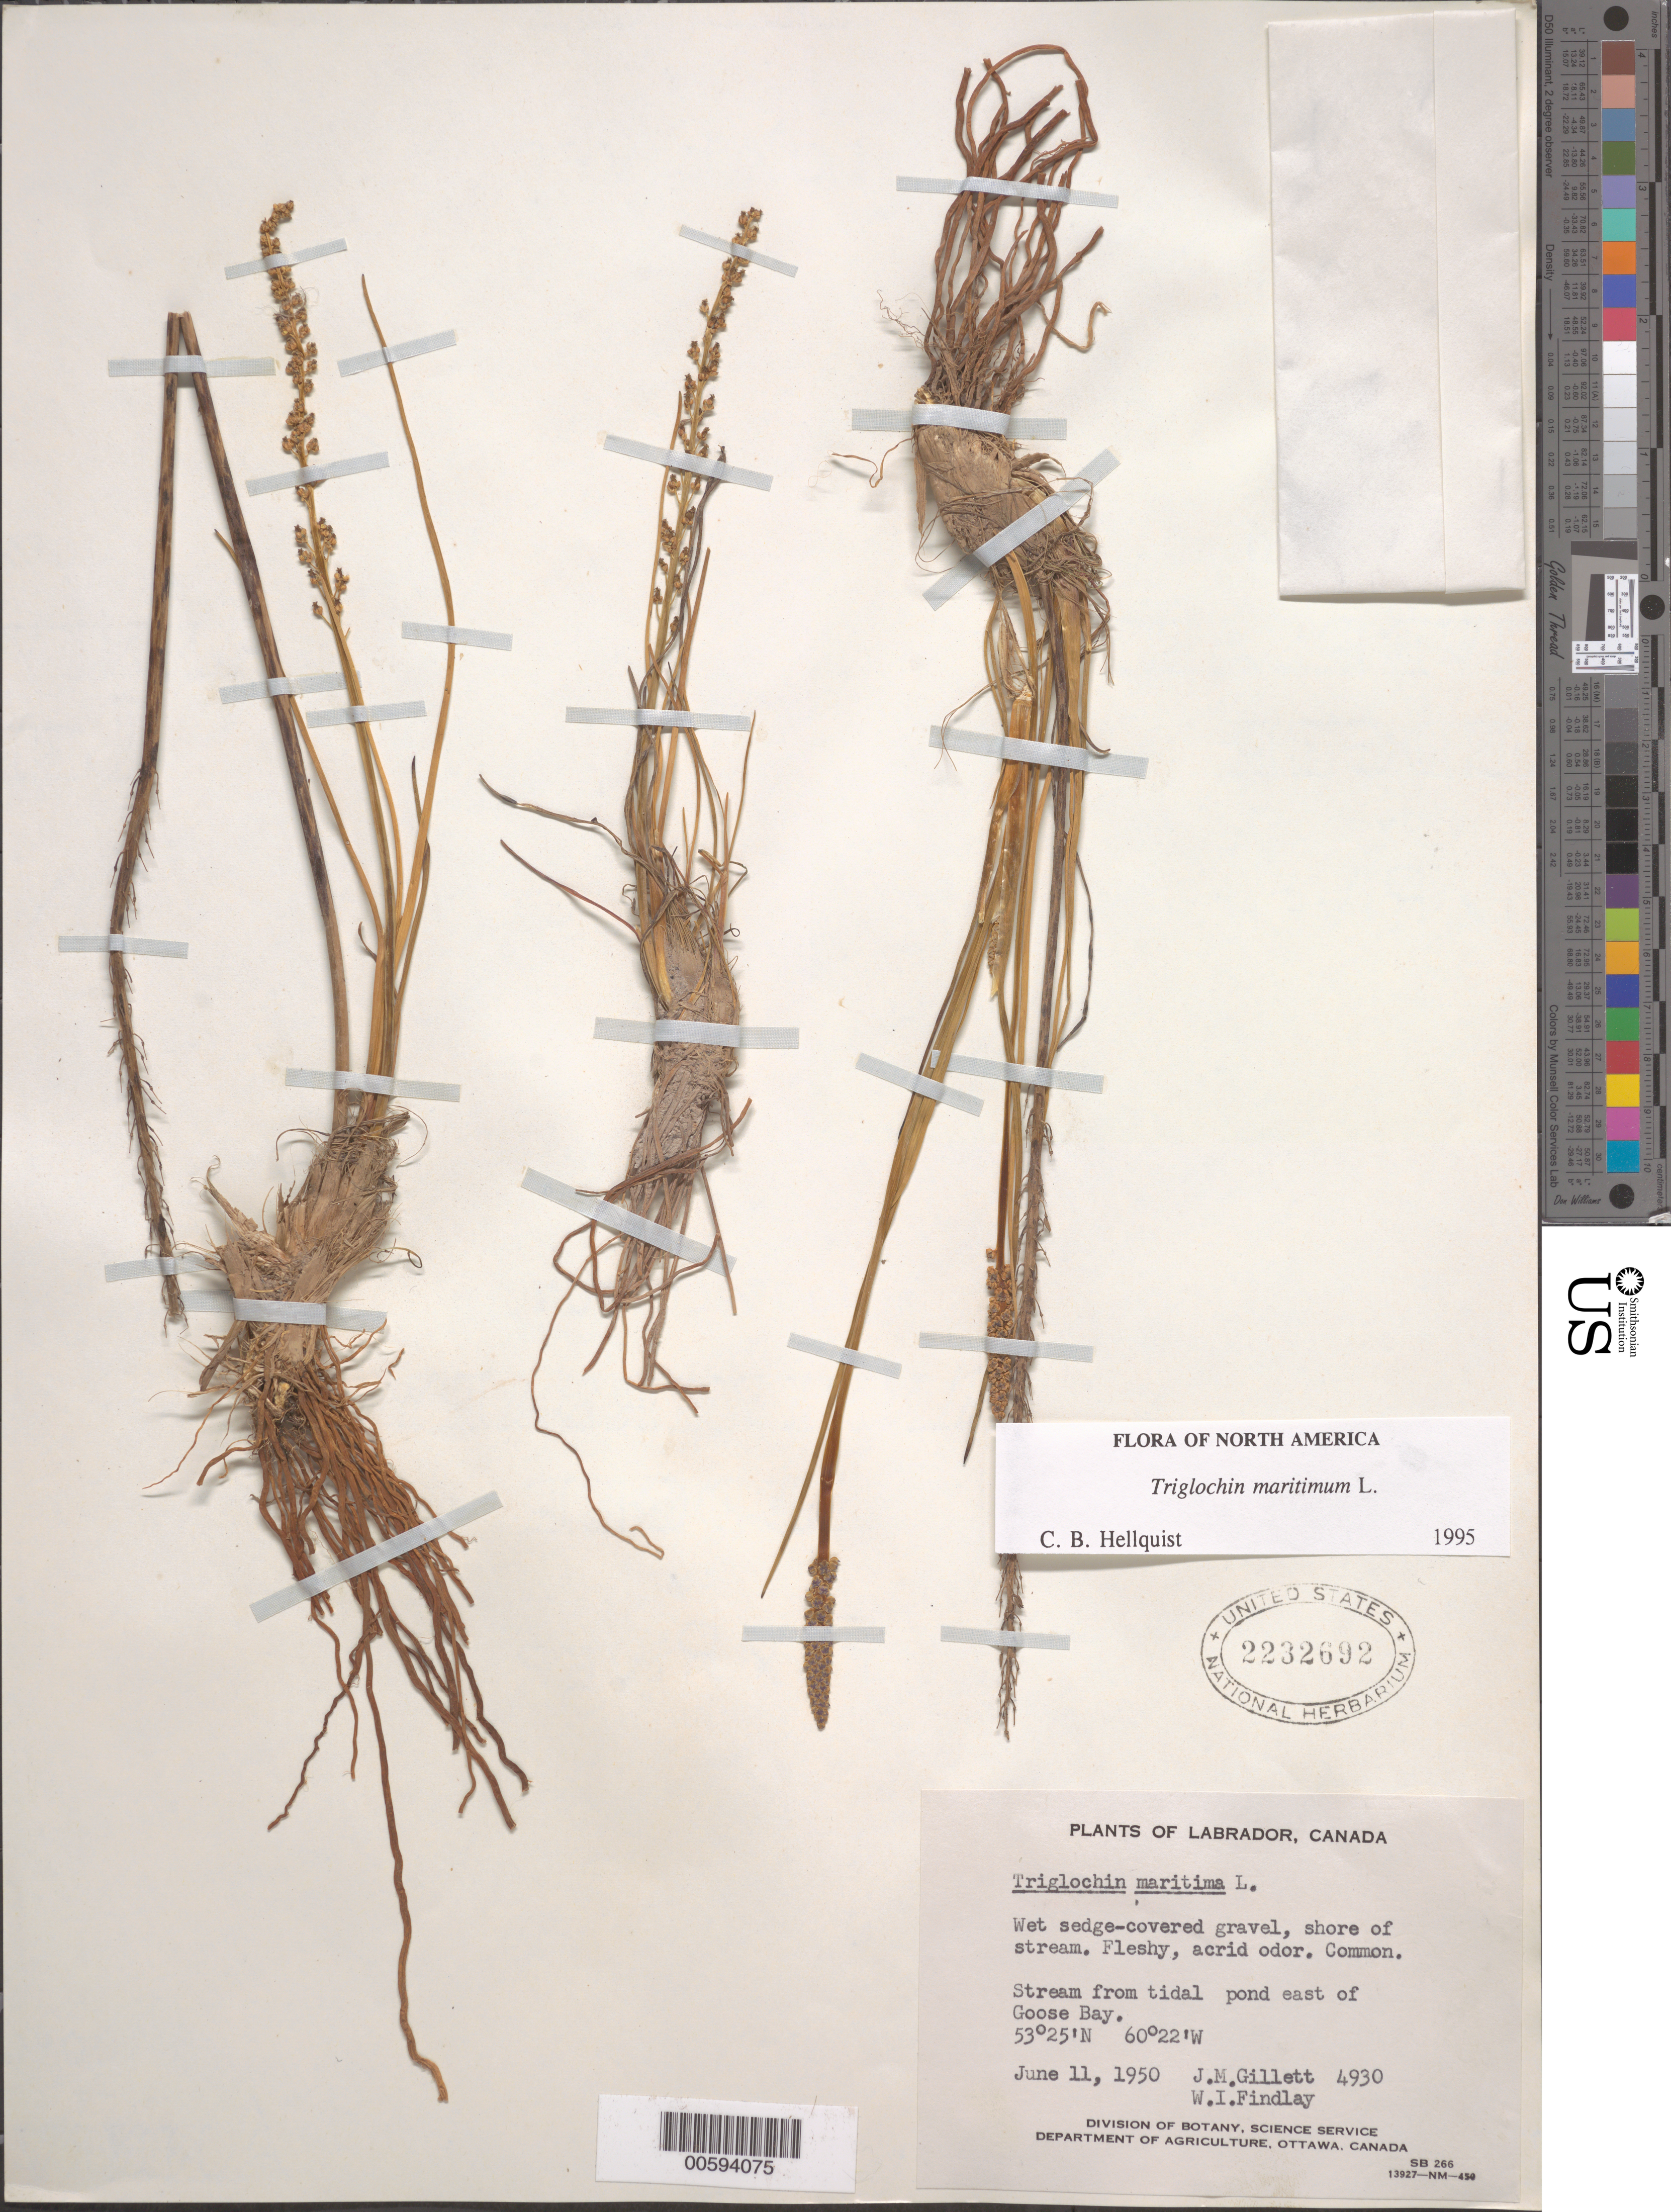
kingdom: Plantae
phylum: Tracheophyta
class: Liliopsida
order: Alismatales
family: Juncaginaceae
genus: Triglochin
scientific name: Triglochin maritima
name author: L.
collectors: J. Gillett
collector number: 4930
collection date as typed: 11 Jun 1950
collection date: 1950-06-11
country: Canada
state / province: Newfoundland and Labrador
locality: Labrador, E of Goose Bay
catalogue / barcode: US 2232692